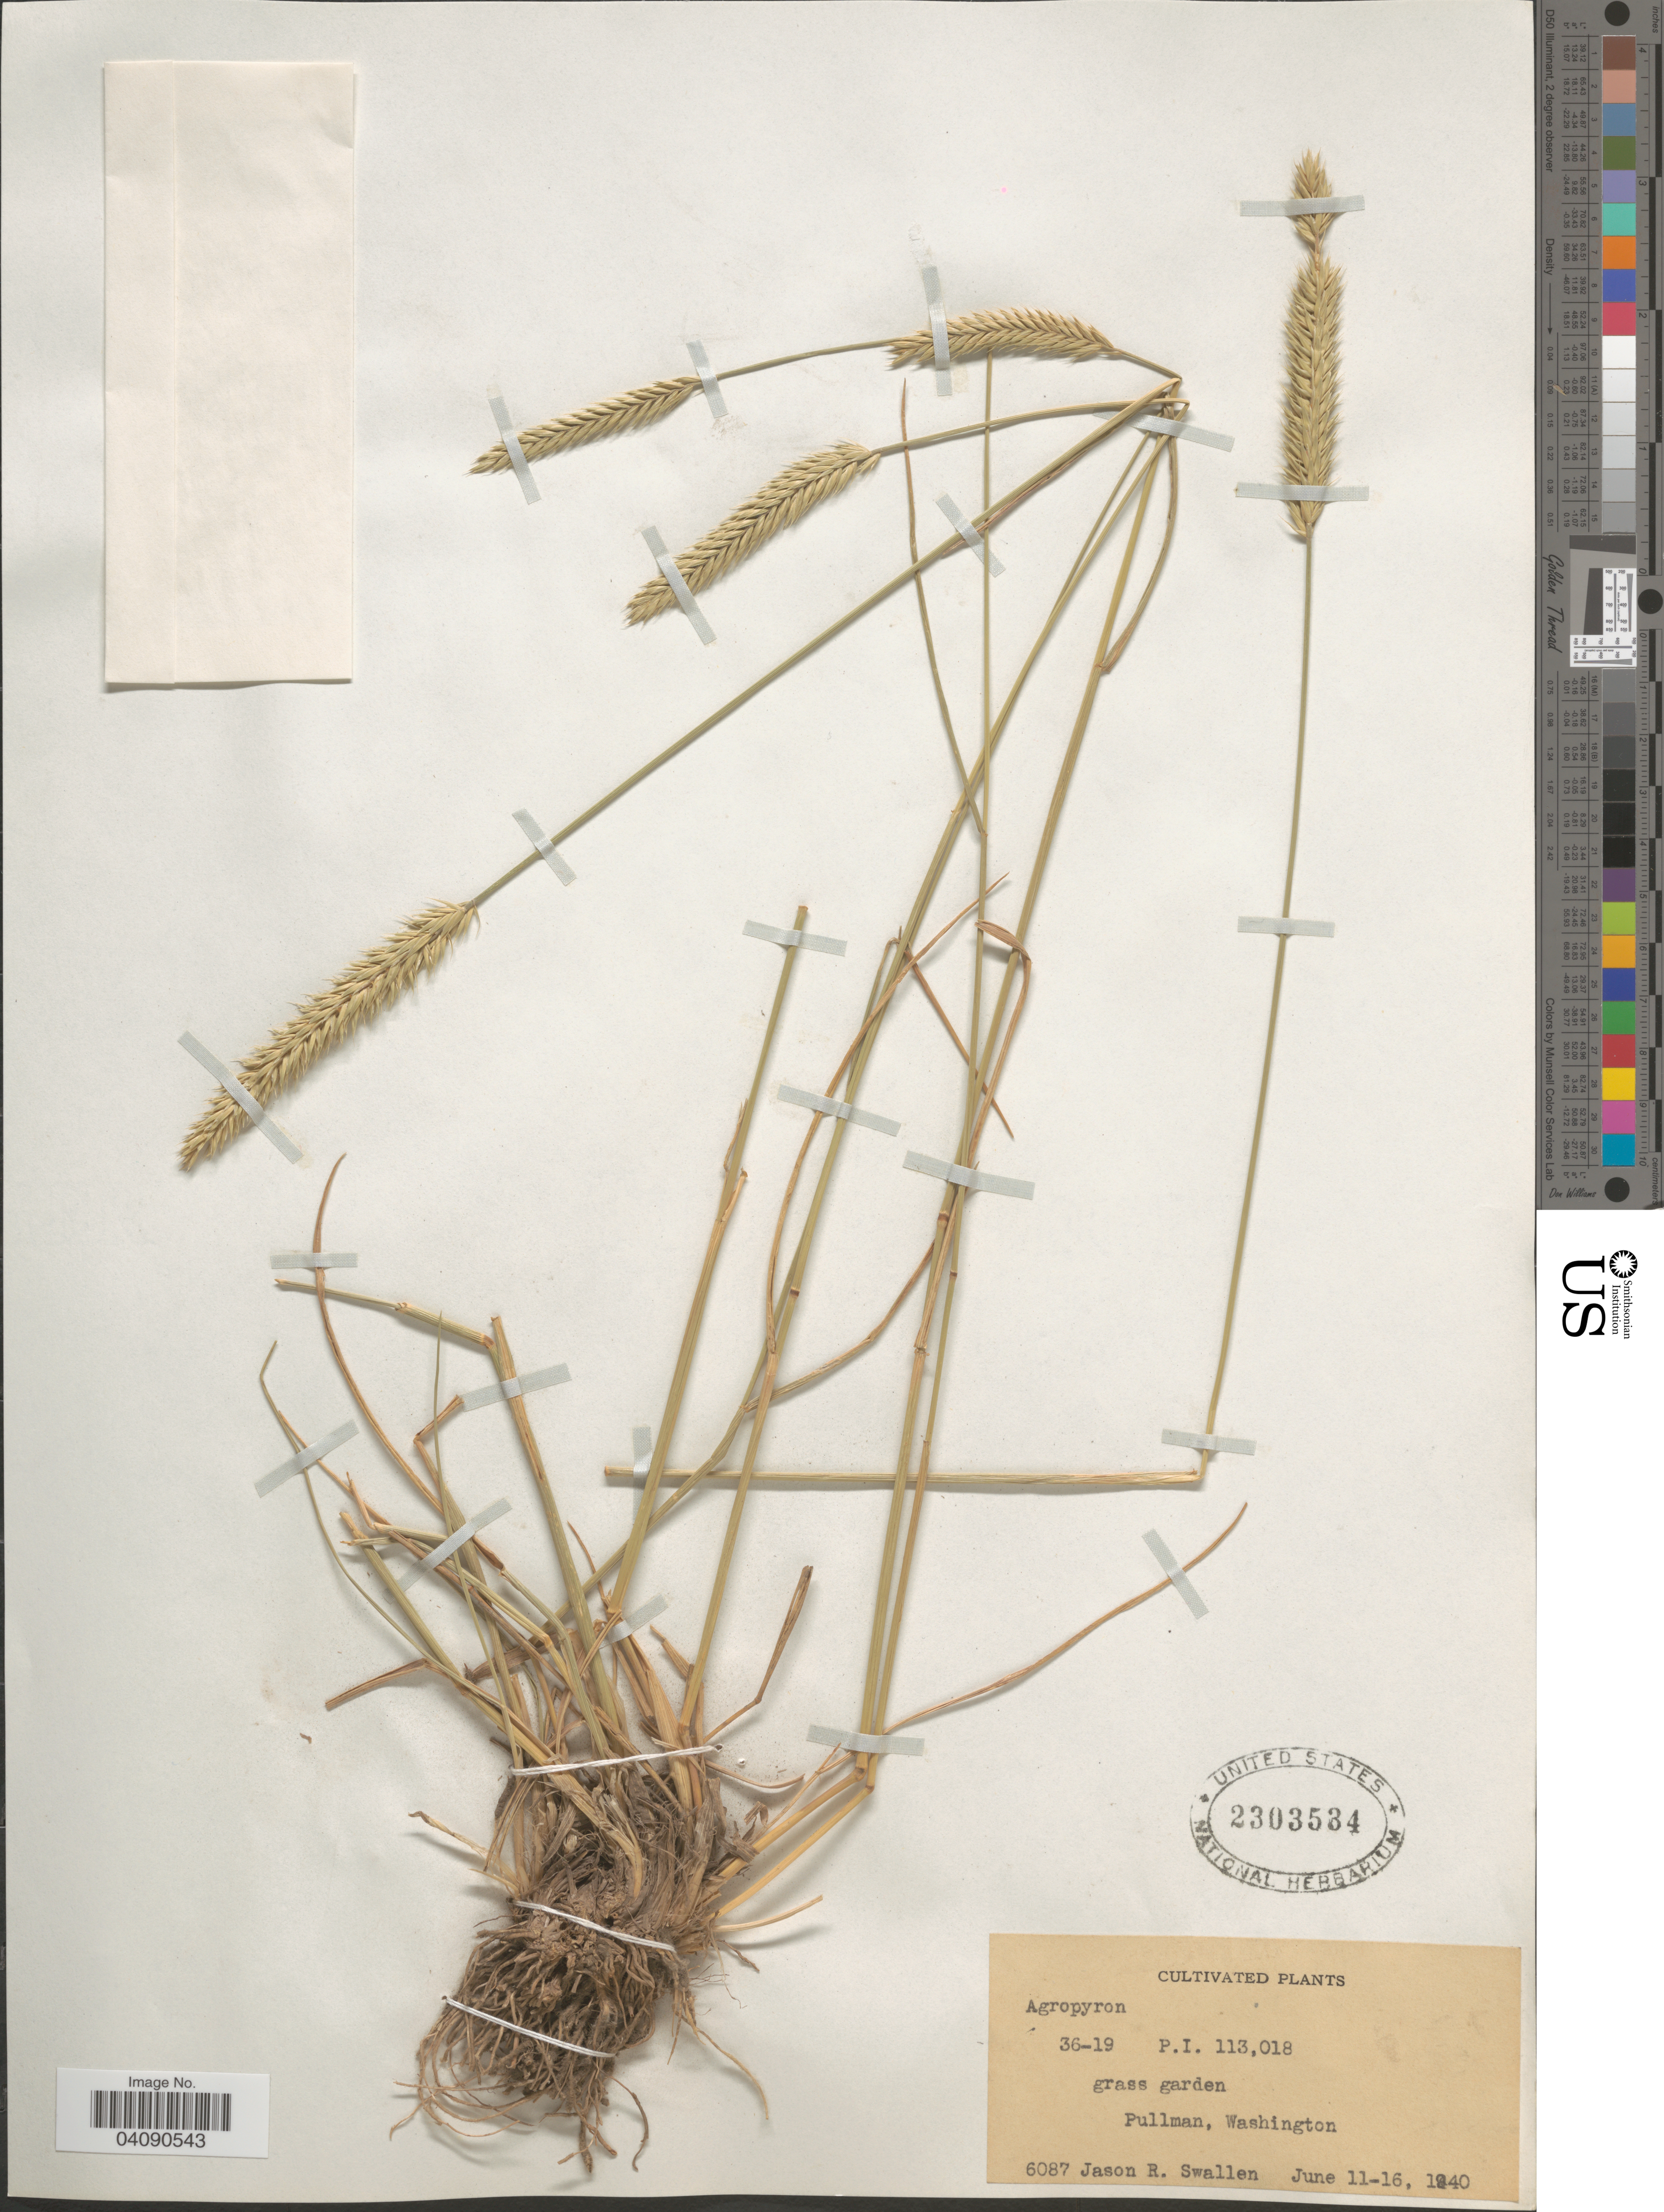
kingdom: Plantae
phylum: Tracheophyta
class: Liliopsida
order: Poales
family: Poaceae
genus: Agropyron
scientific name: Agropyron sp.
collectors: J. R. Swallen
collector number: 6087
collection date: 1940-06-11/1940-06-16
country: United States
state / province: Washington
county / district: Whitman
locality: Grass garden. Pullman.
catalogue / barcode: US 2303534